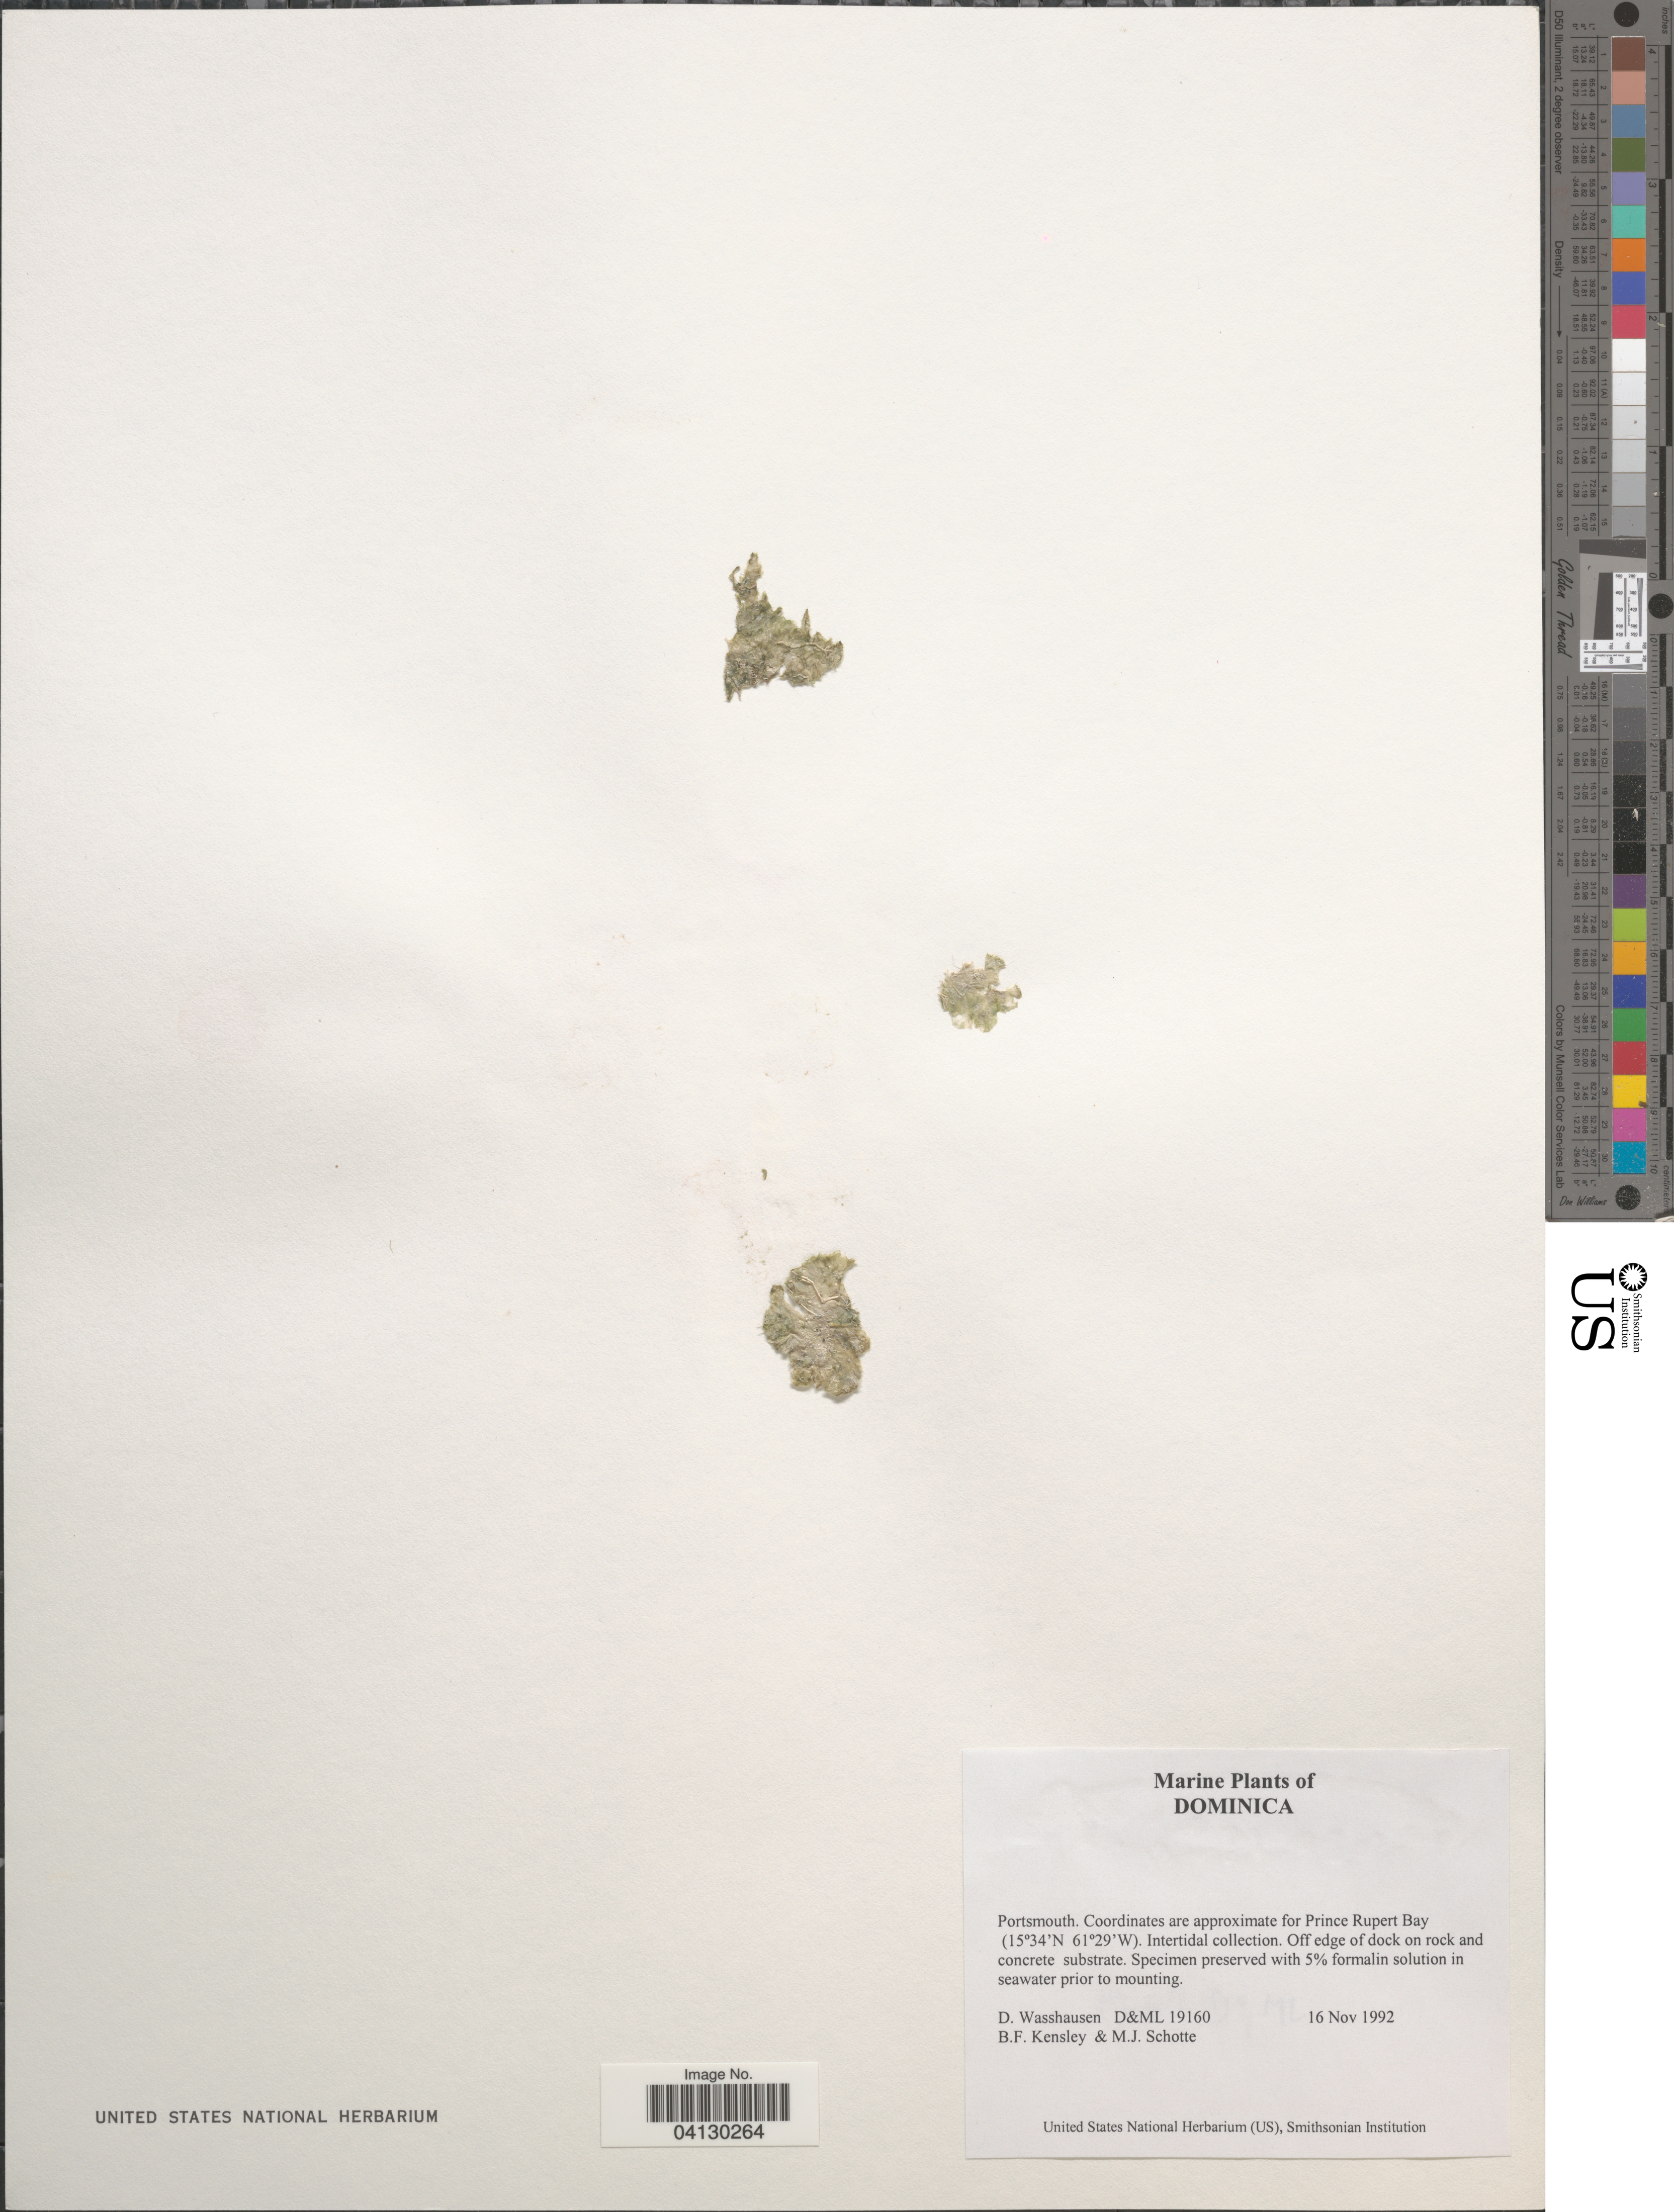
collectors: D. C. Wasshausen, B. Kensley & M. Schotte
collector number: D&ML19160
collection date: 1992-11-16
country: Dominica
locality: Portsmouth. Coordinates are approximate for Prince Rupert Bay.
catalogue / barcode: US 238754